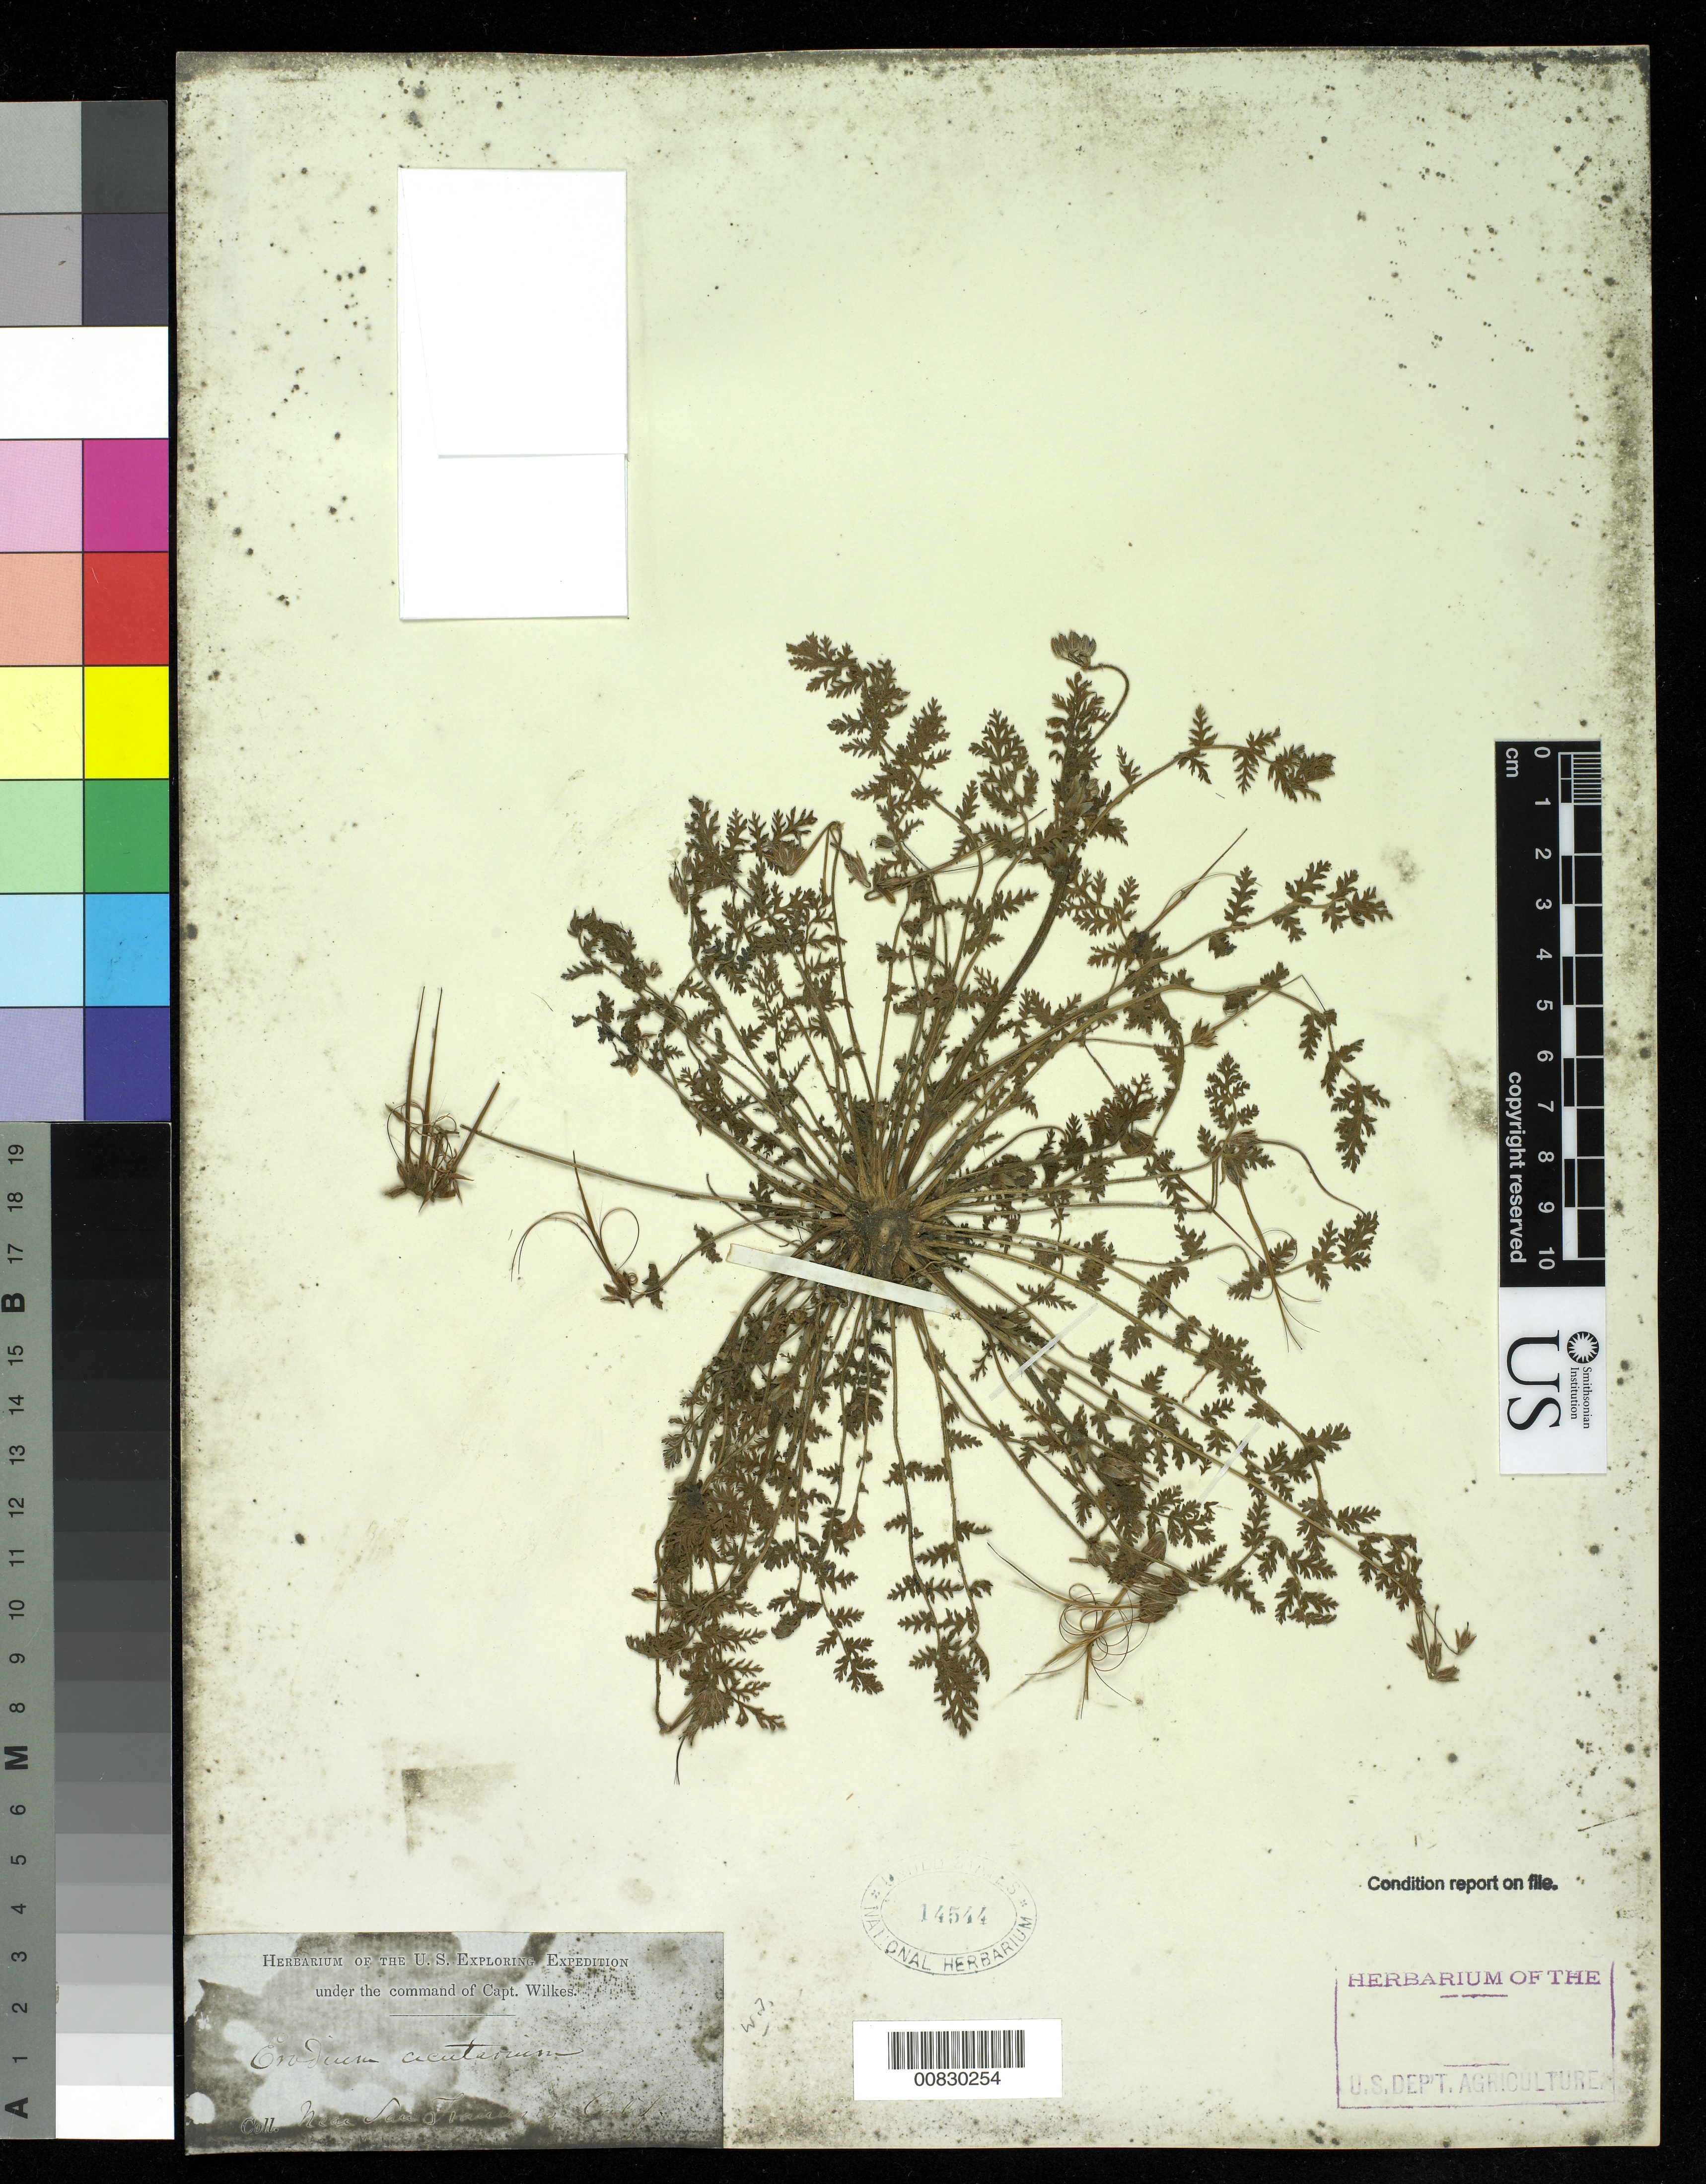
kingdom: Plantae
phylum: Tracheophyta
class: Magnoliopsida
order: Geraniales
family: Geraniaceae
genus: Erodium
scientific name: Erodium cicutarium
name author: (L.) L'Hér.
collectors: Wilkes Explor. Exped.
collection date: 1838/1842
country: United States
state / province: California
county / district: San Francisco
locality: near San Francisco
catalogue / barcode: US 14544